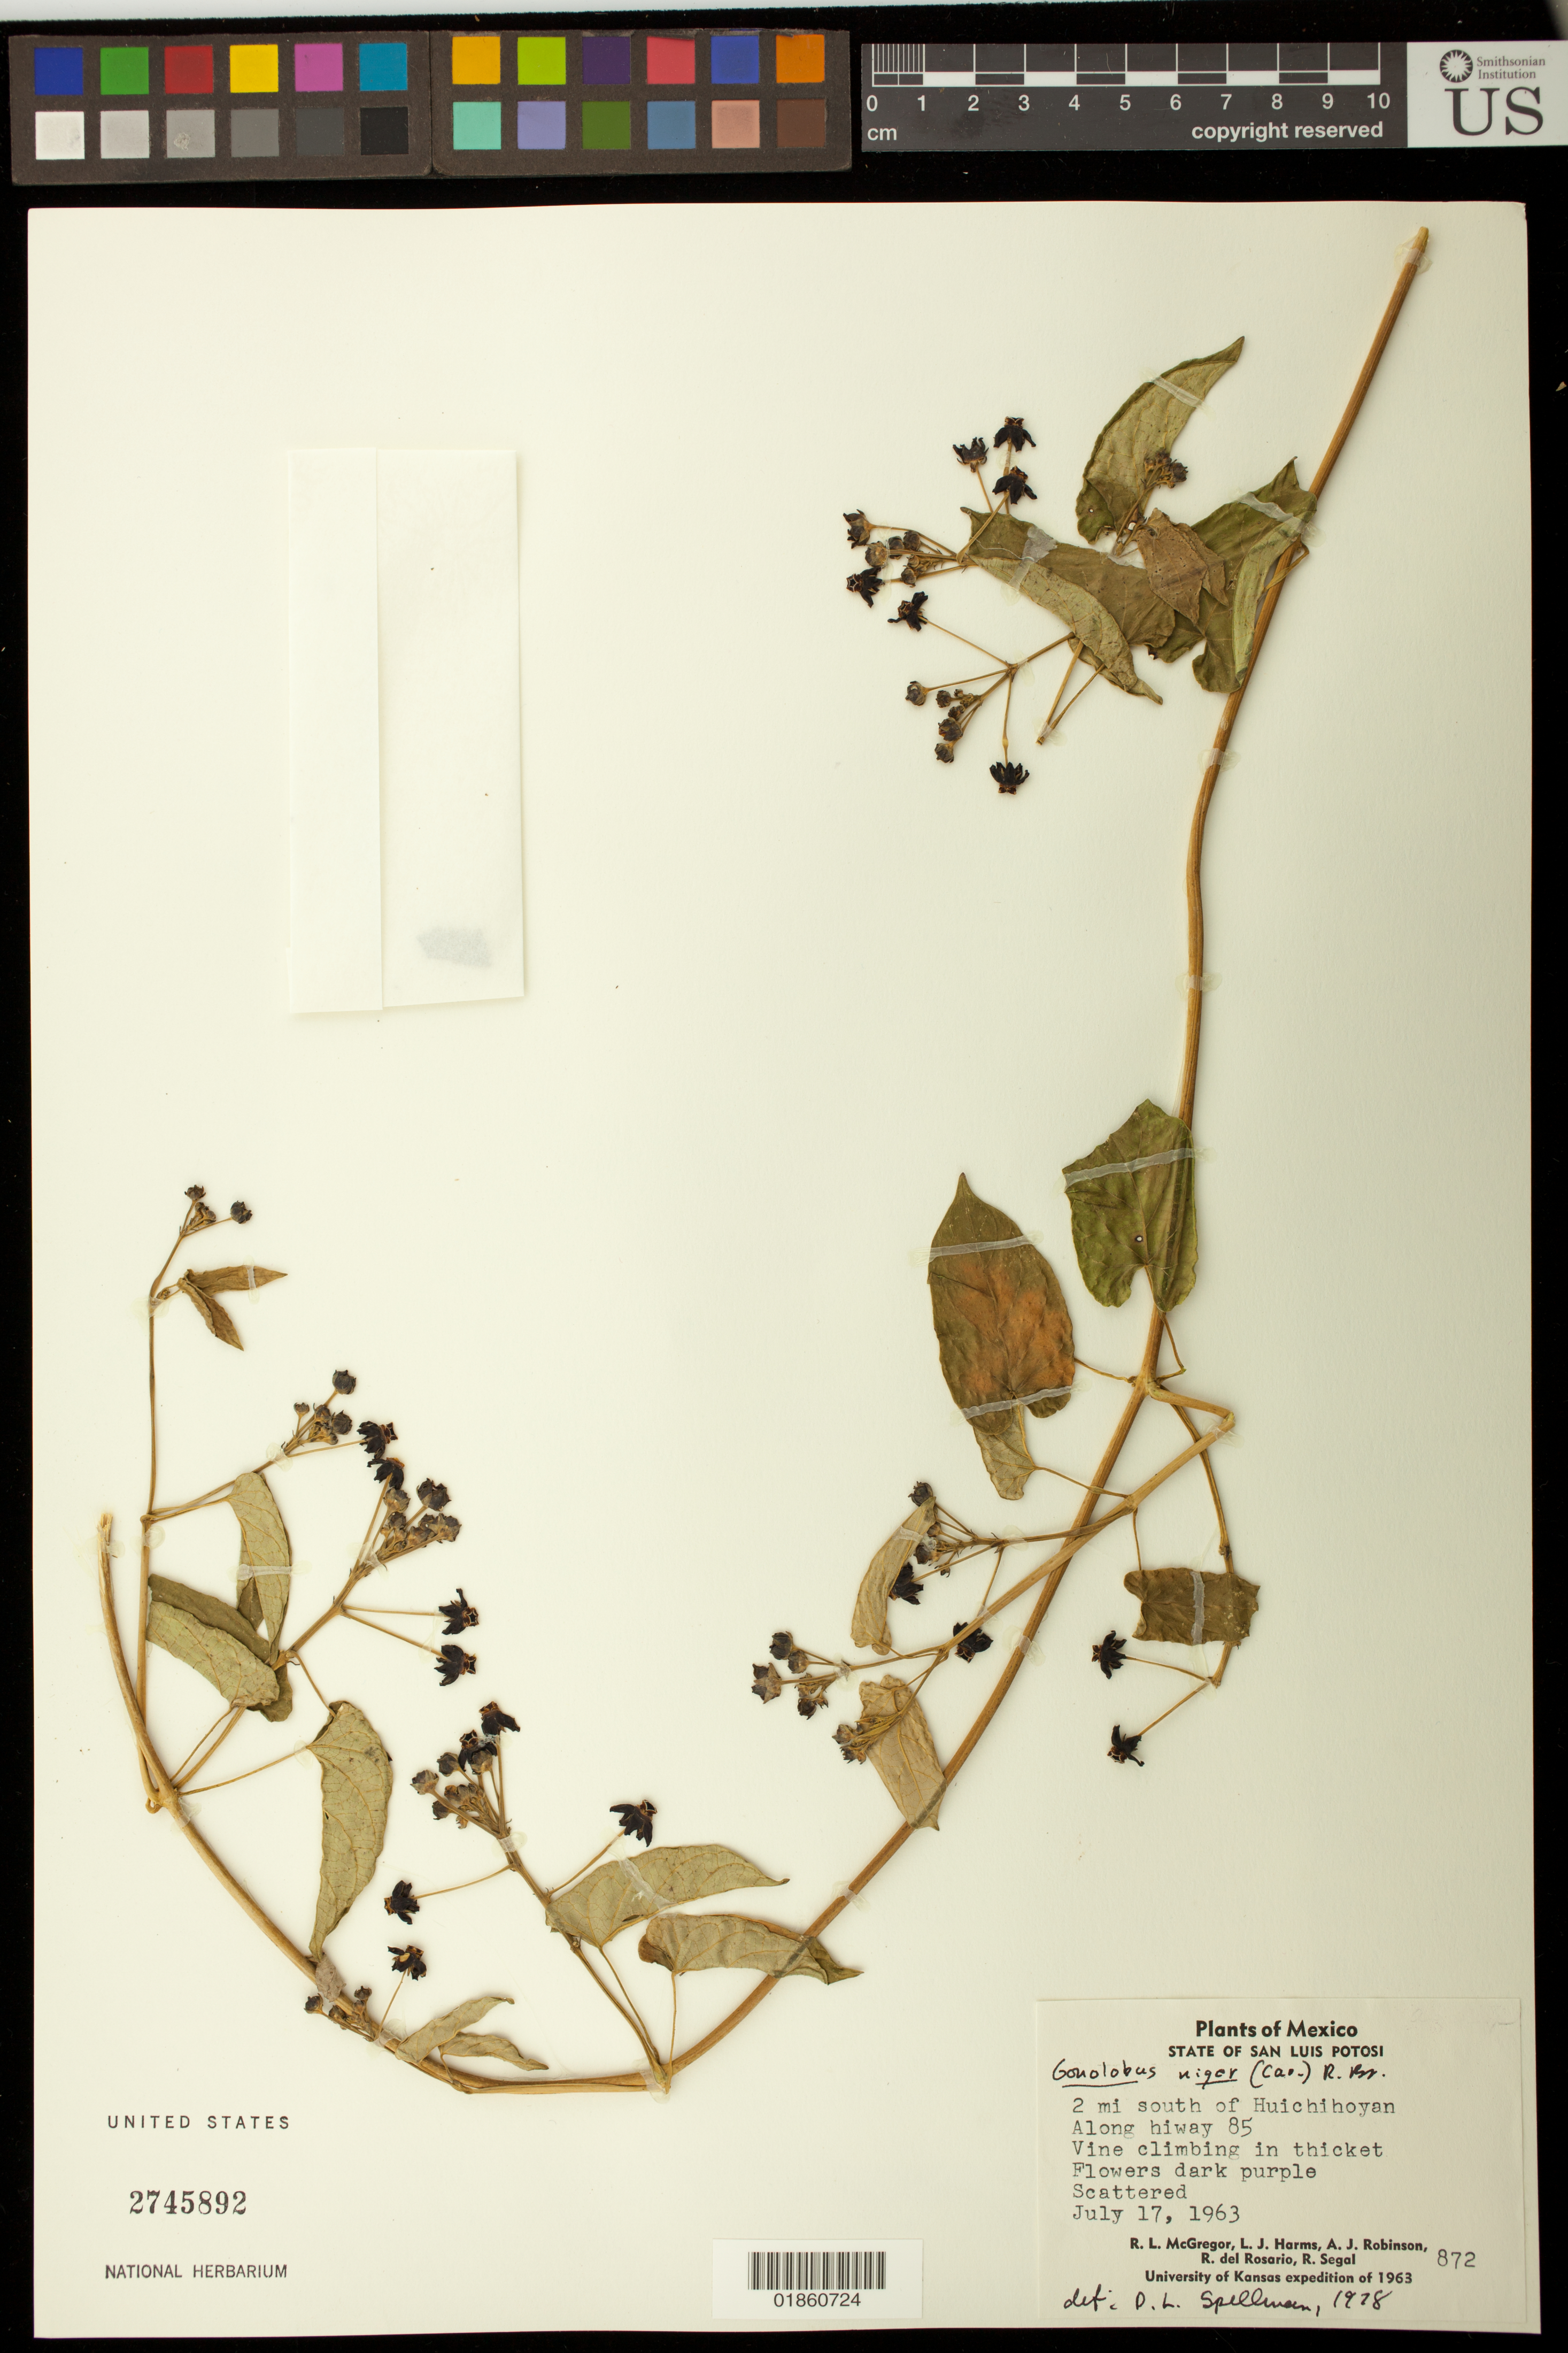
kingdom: Plantae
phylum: Tracheophyta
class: Magnoliopsida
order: Gentianales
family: Apocynaceae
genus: Gonolobus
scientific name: Gonolobus niger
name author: (Cav.) R. Br. ex Schult.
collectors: R. McGregor, L. Harms, A. J. Robinson, R. del Rosario & R. Segal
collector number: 872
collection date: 1963-07-17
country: Mexico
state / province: San Luis Potosí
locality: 2 mi south of Huichihoyan [Huichihuayan] , Along hiway 85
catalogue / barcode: US 2745892